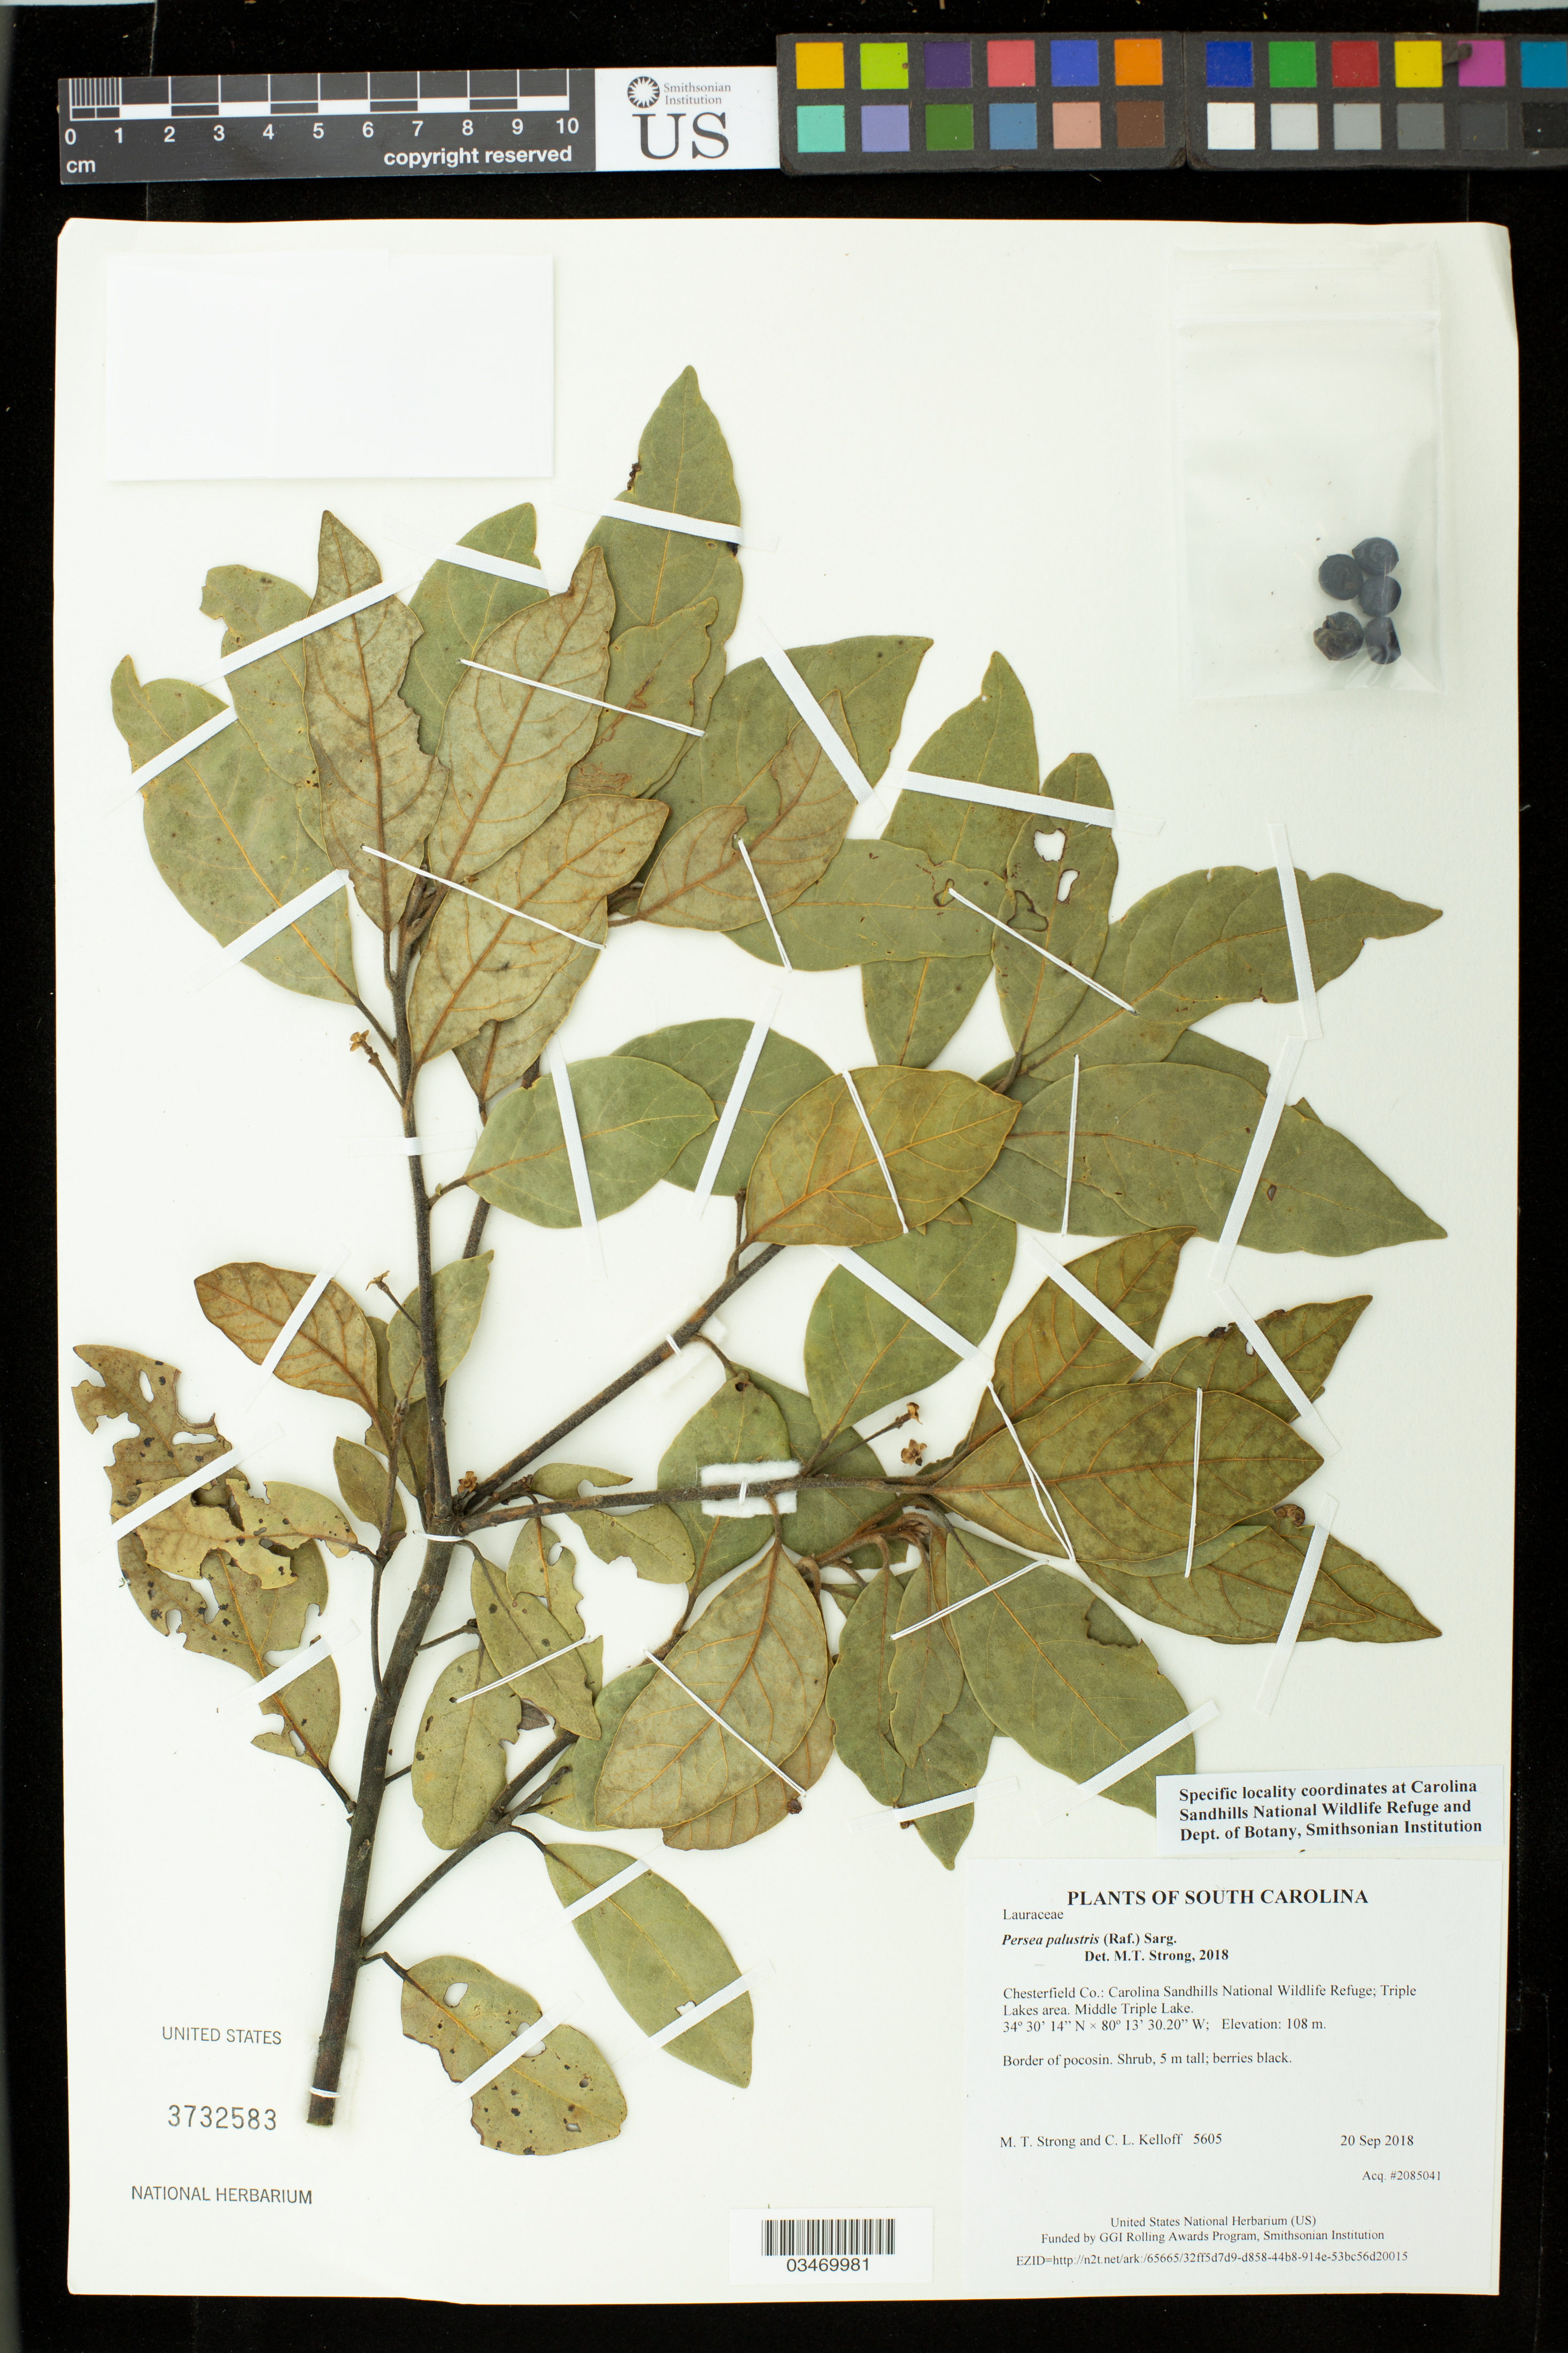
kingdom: Plantae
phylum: Tracheophyta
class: Magnoliopsida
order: Laurales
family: Lauraceae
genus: Persea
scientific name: Persea palustris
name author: (Raf.) Sarg.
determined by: Strong, M. T., (US), Smithsonian Institution - National Museum of Natural History (UNITED STATES)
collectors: M. T. Strong & C. L. Kelloff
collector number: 5605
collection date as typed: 20 Sep 2018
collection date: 2018-09-20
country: United States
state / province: South Carolina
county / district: Chesterfield Co.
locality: Carolina Sandhills National Wildlife Refuge; Triple Lakes area. Middle Triple Lake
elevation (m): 108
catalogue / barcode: US 3732583